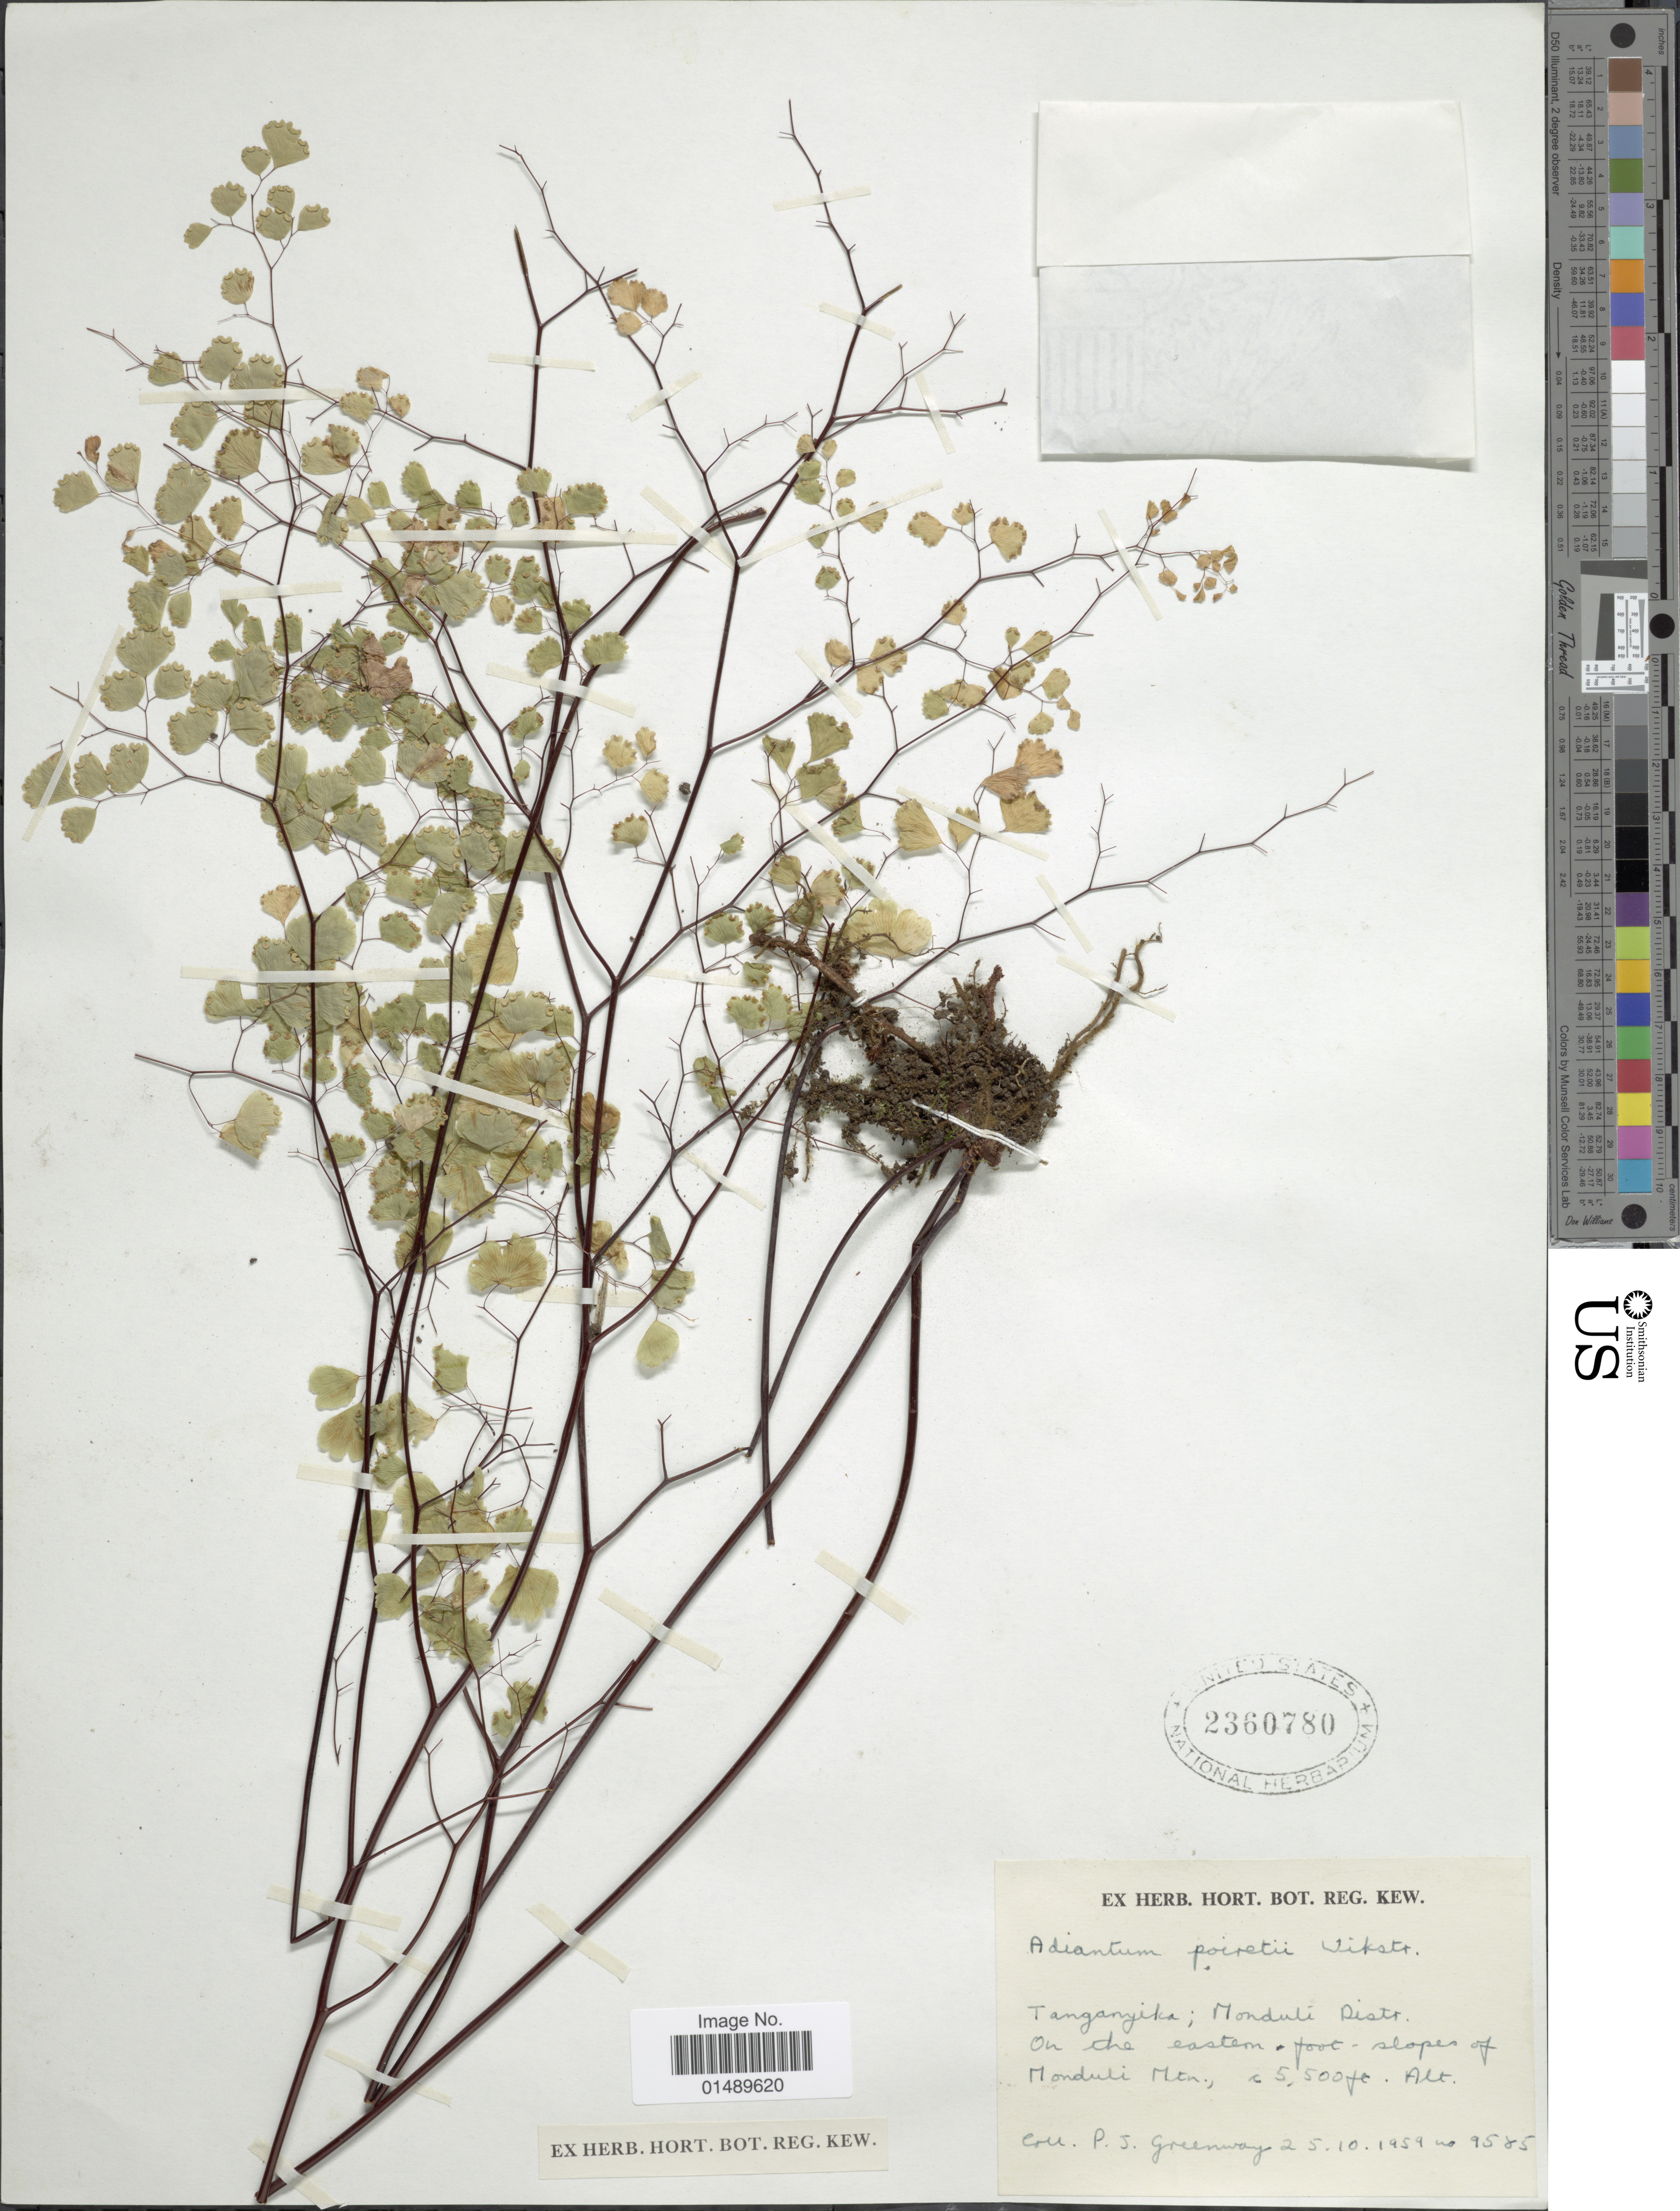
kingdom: Plantae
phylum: Tracheophyta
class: Polypodiopsida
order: Polypodiales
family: Pteridaceae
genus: Adiantum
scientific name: Adiantum poiretii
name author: Wikstr.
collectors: P. J. Greenway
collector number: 9585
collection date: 1959-10-25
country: Tanzania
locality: Tanganyika: Monduli Distr. on the eastern foot-slopes of Monduli Mtn.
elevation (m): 1676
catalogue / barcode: US 2360780